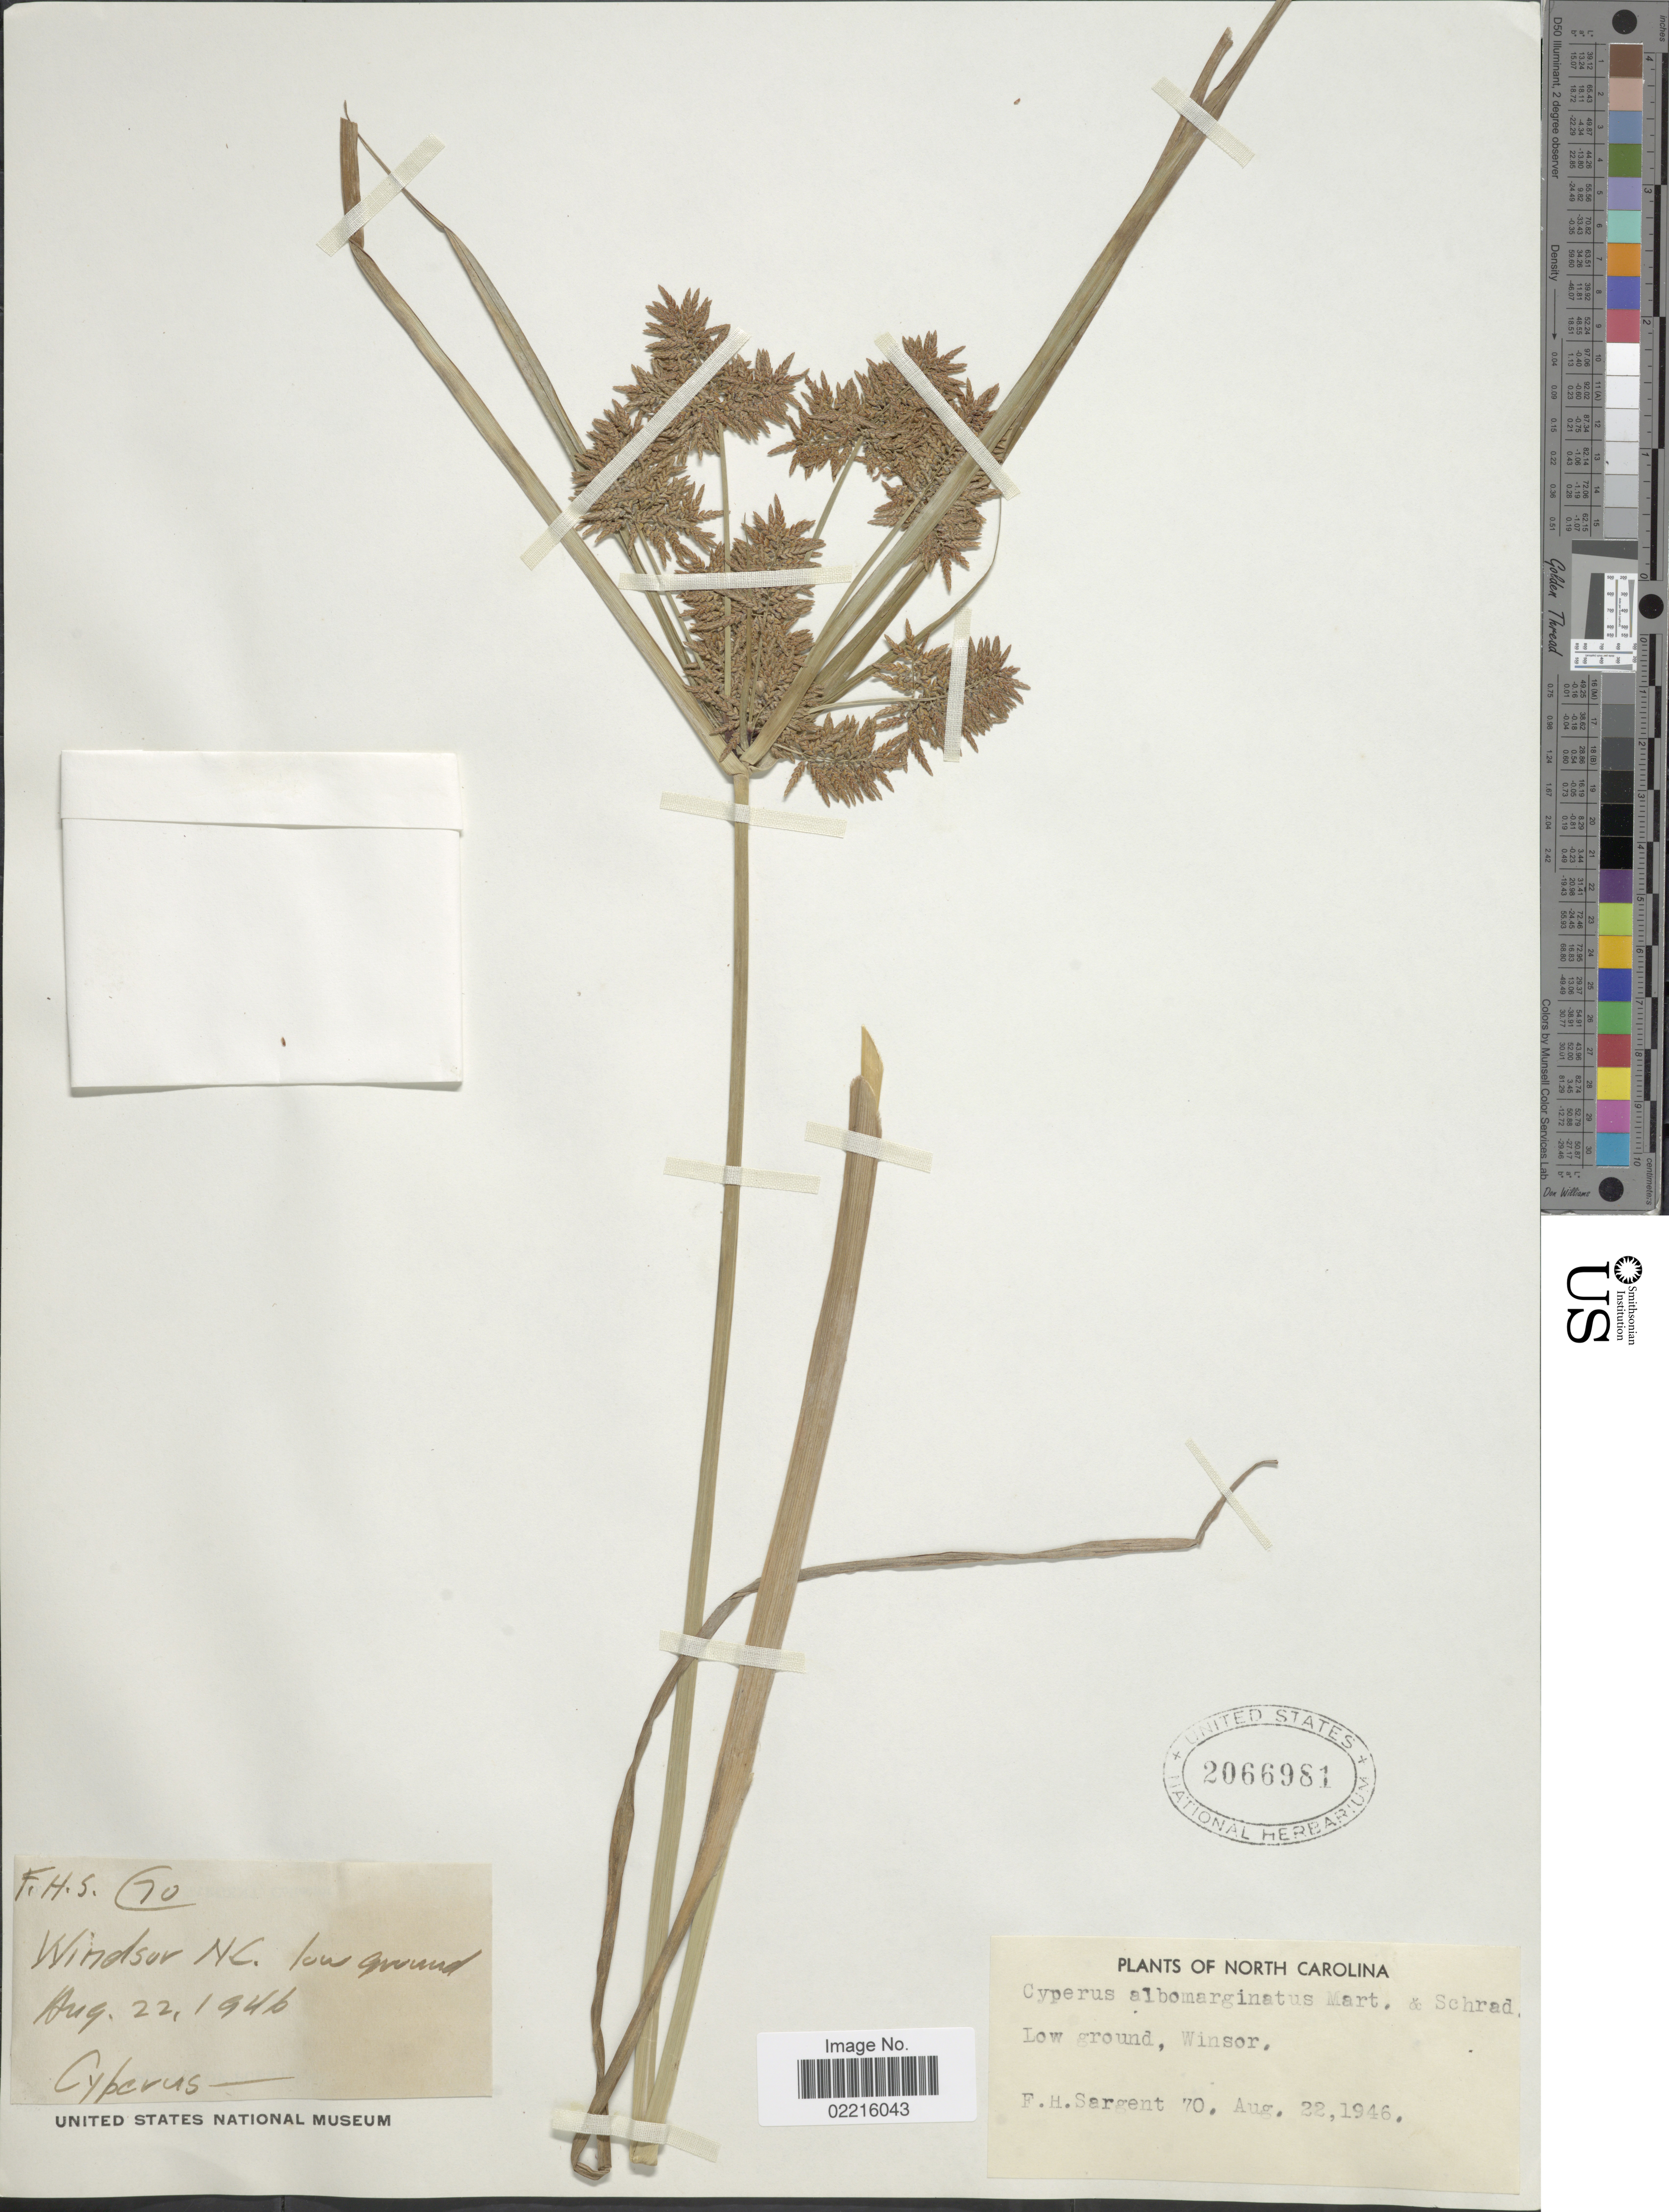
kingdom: Plantae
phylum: Tracheophyta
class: Liliopsida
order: Poales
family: Cyperaceae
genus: Cyperus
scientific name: Cyperus flavicomus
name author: Michx.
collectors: F. H. Sargent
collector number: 70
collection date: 1946-08-22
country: United States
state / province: North Carolina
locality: Low ground, Winsor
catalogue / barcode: US 2066981